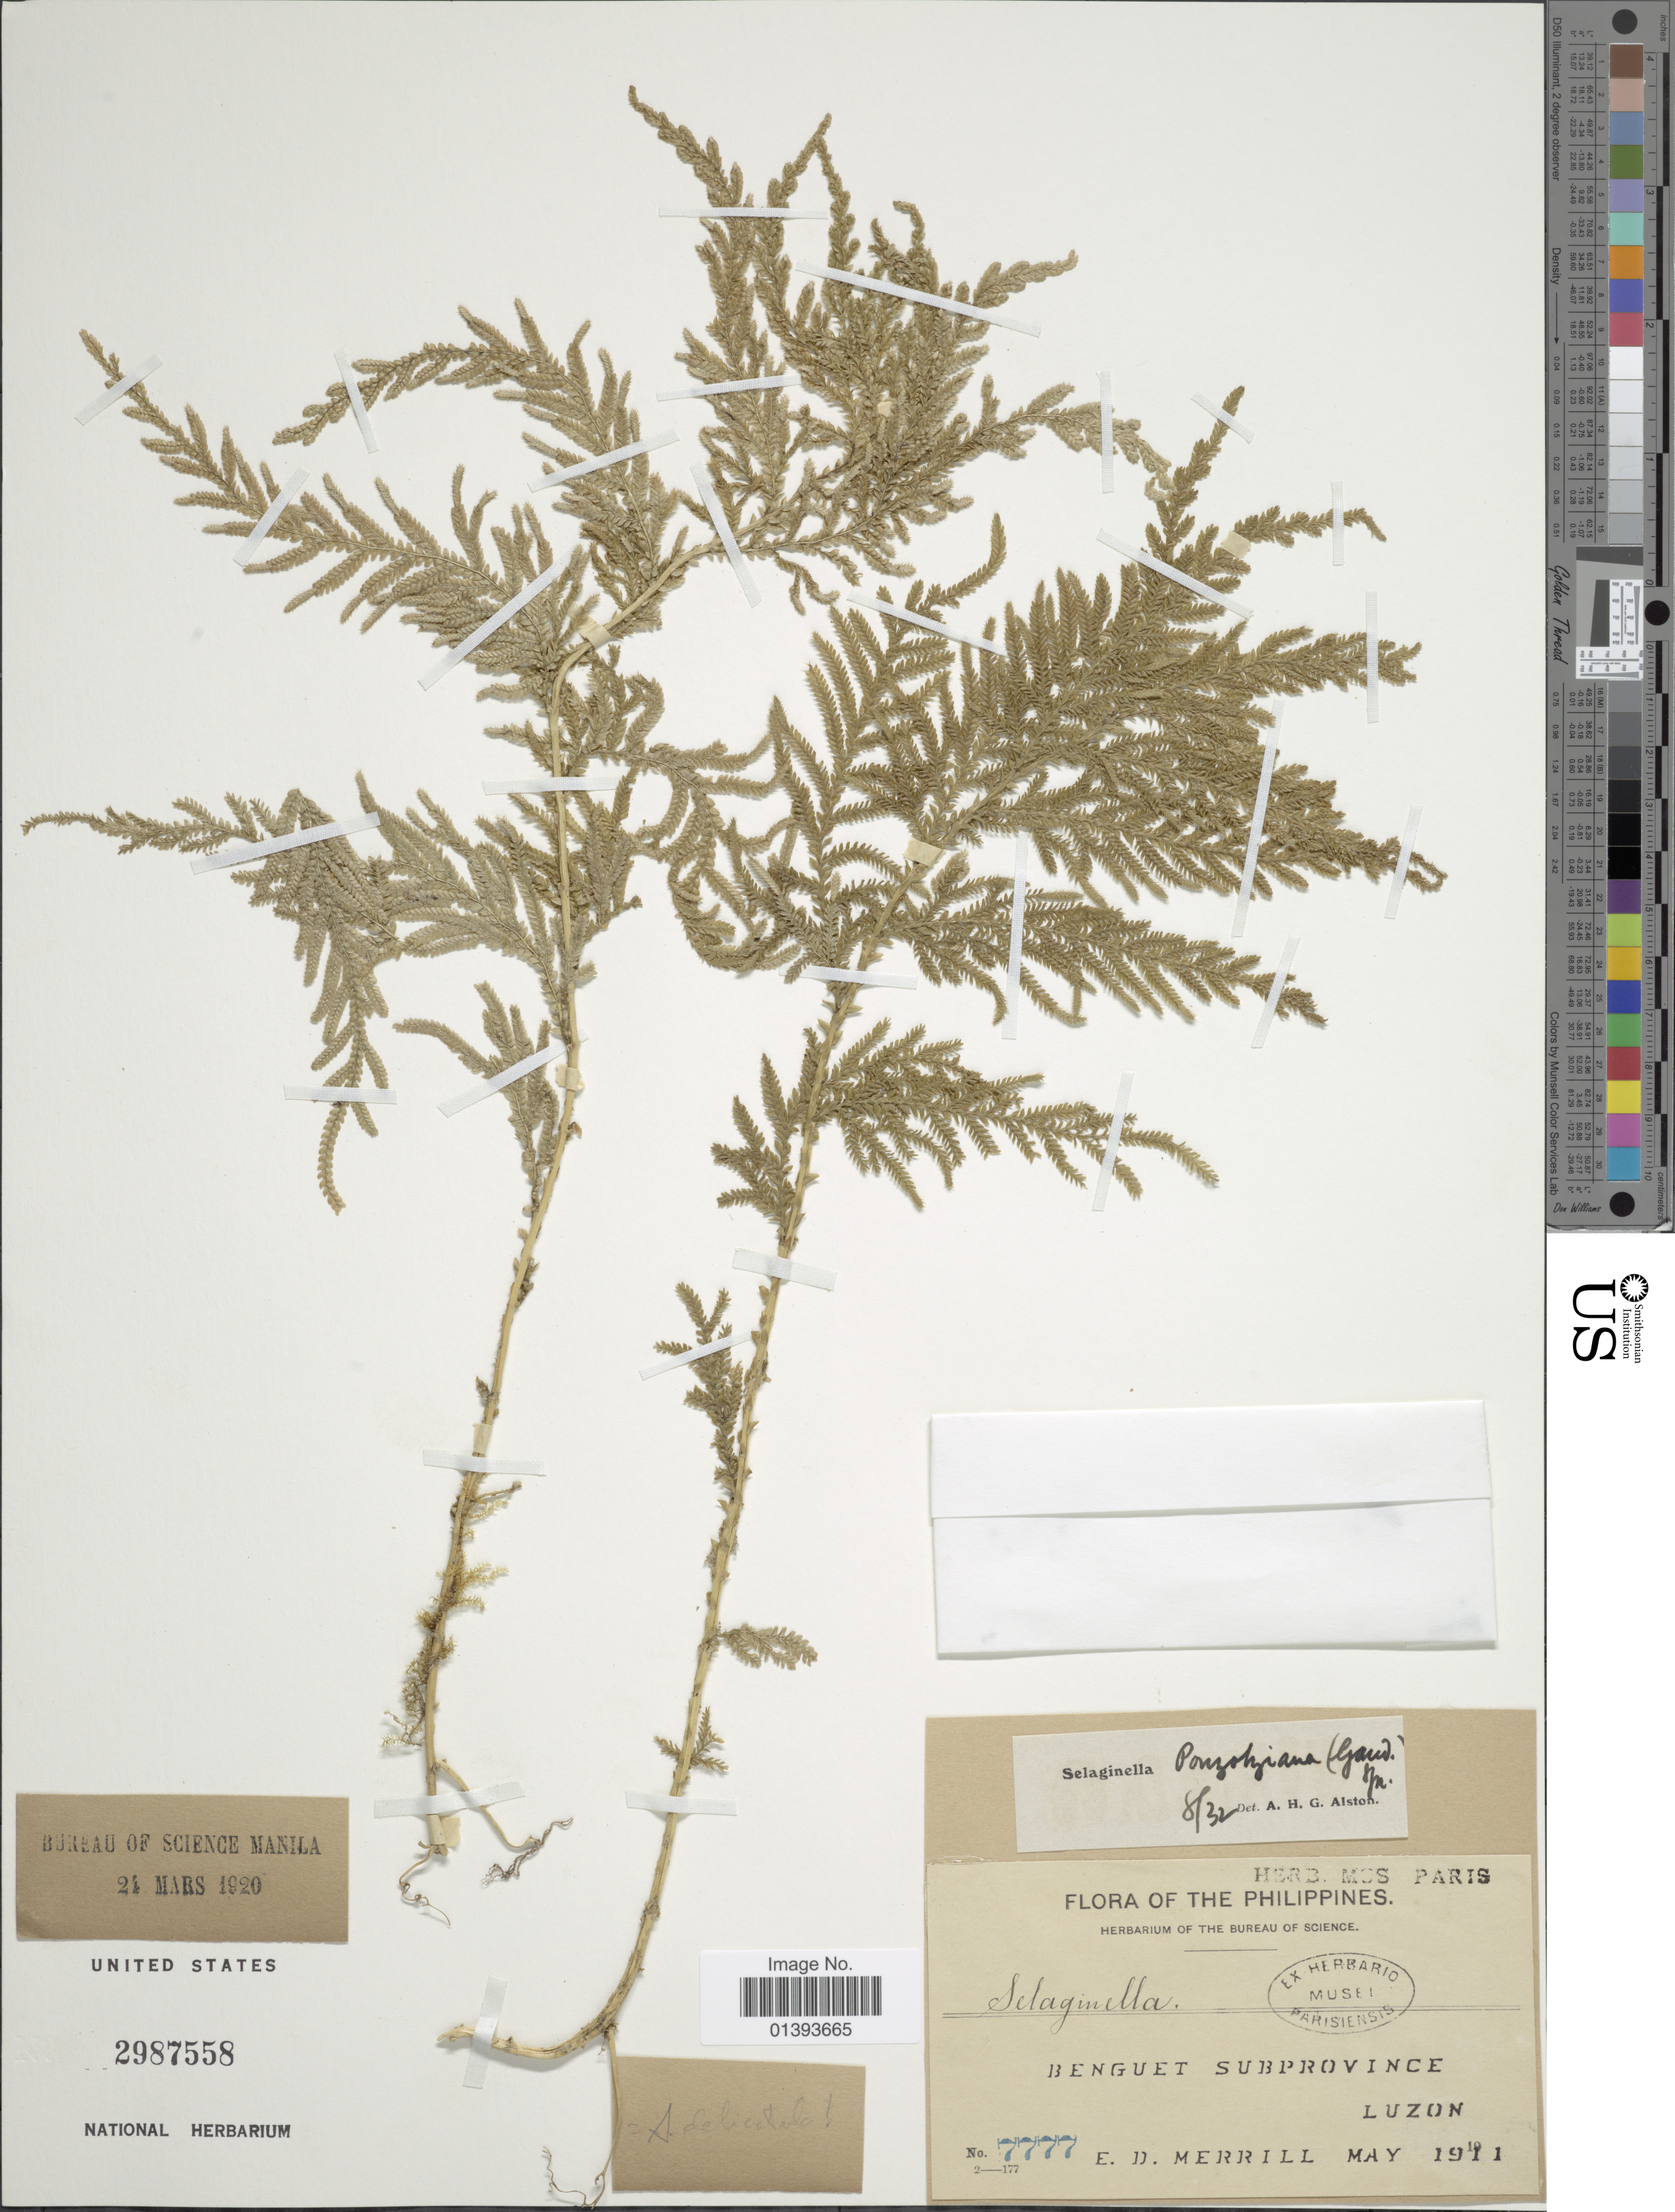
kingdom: Plantae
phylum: Tracheophyta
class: Lycopodiopsida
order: Selaginellales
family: Selaginellaceae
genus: Selaginella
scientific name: Selaginella delicatula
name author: (Desv.) Alston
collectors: E. D. Merrill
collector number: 7777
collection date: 1911-05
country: Philippines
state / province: Central Luzon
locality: Benguet Subprovince, Luzon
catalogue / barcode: US 2987558